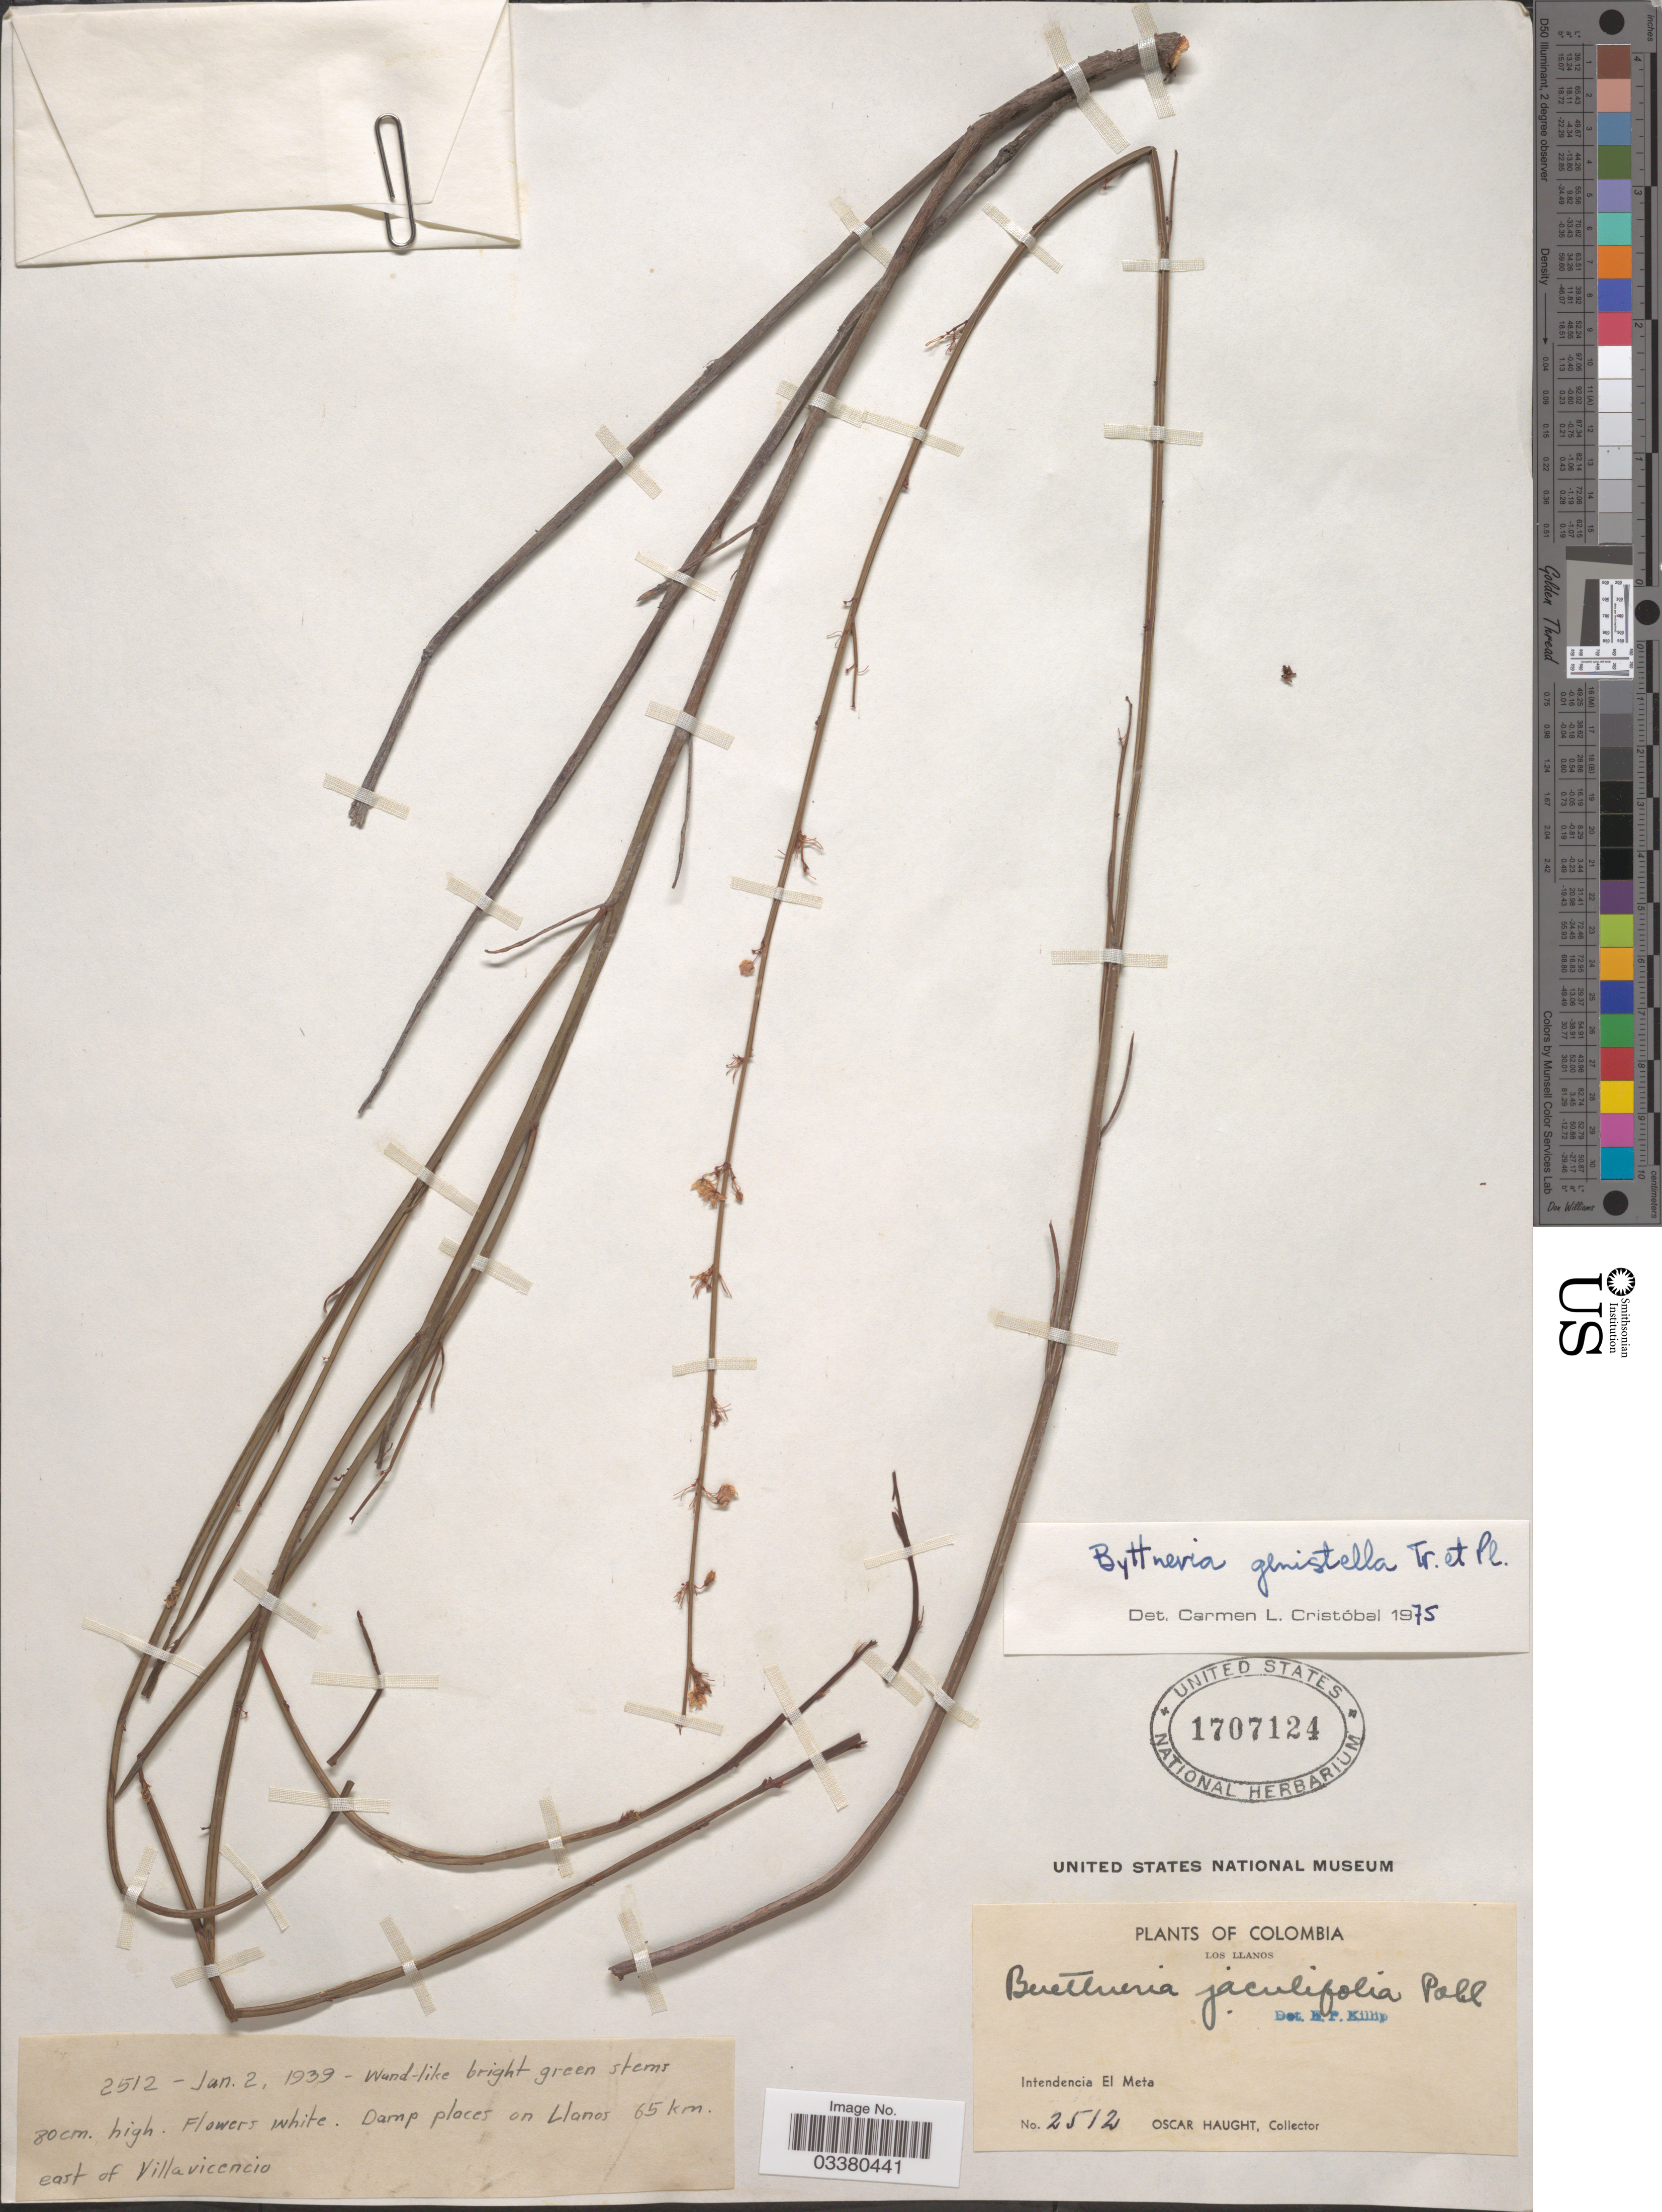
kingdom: Plantae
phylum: Tracheophyta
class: Magnoliopsida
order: Malvales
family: Malvaceae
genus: Byttneria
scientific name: Byttneria genistella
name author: Triana & Planch.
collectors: O. Haught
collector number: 2512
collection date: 1939-01-02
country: Colombia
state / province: Meta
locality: Los Llanos. Intendencia El Meta. Damp places on Llanos 65 km. east of Villavicencio.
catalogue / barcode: US 1707124